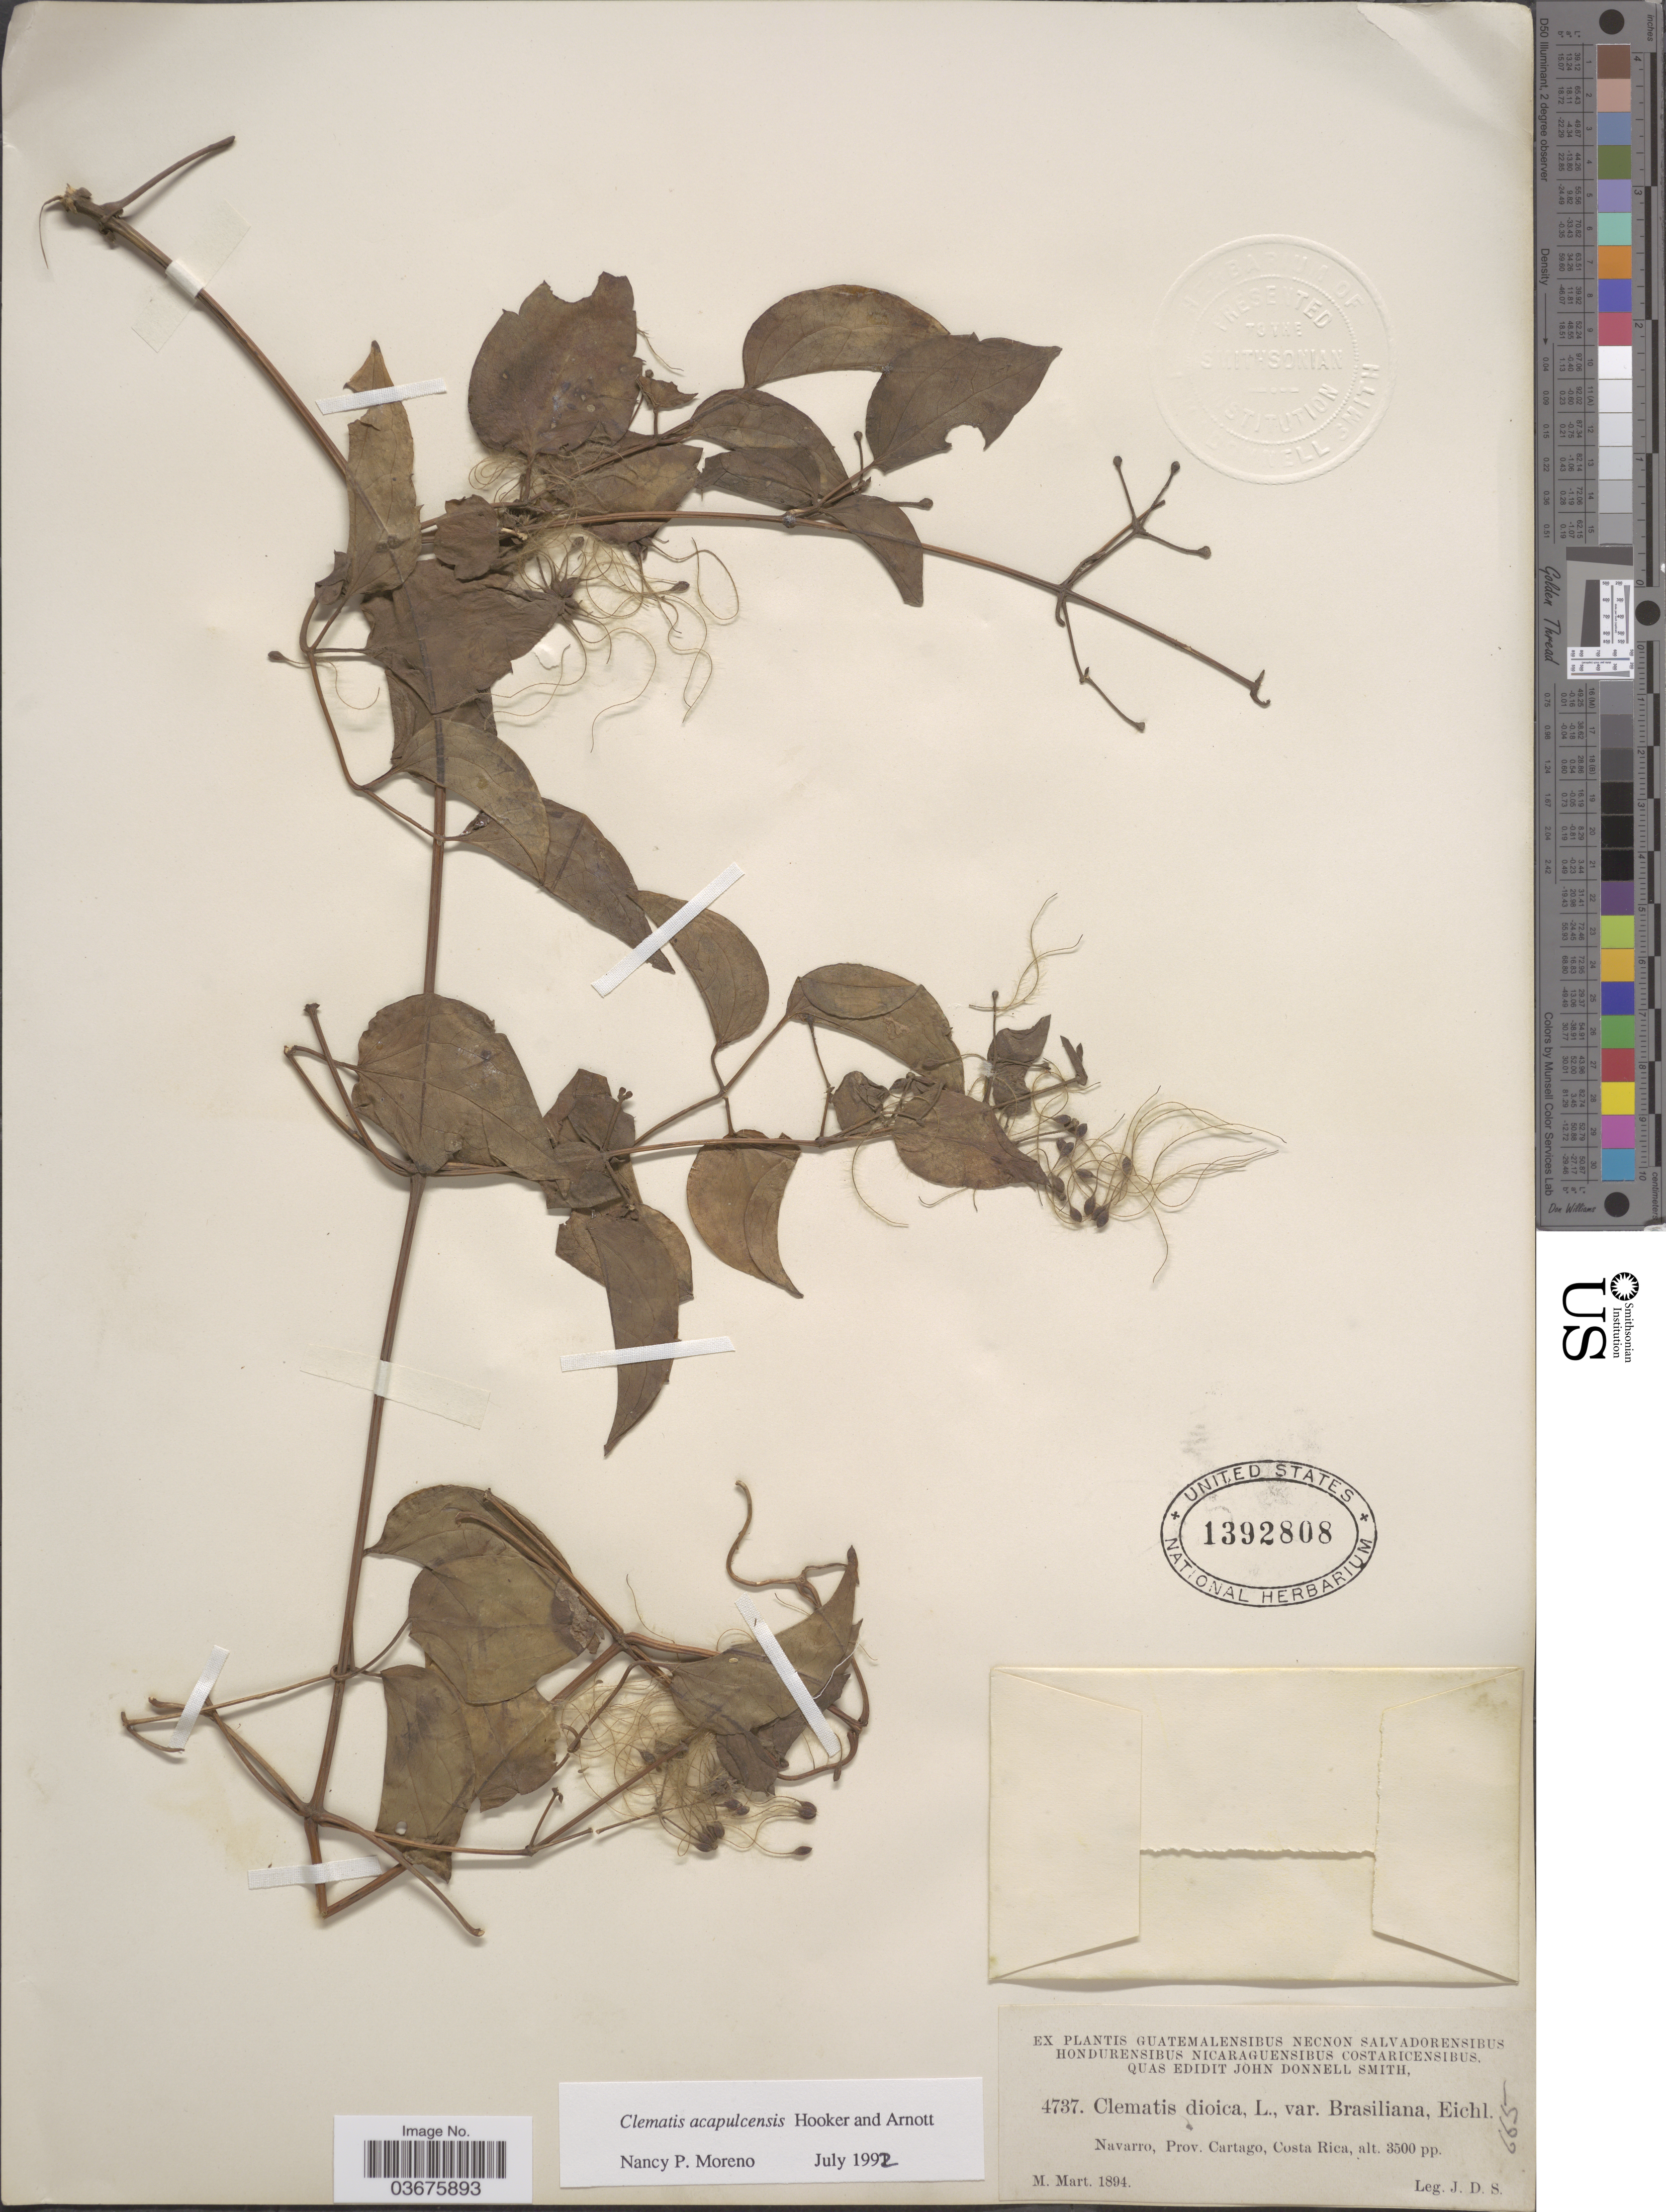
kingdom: Plantae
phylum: Tracheophyta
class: Magnoliopsida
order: Ranunculales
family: Ranunculaceae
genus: Clematis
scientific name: Clematis acapulcensis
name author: Hook. & Arn.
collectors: J. Donnell Smith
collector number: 4737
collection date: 1894-03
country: Costa Rica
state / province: Cartago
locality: Navarro.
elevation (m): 1067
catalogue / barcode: US 1392808